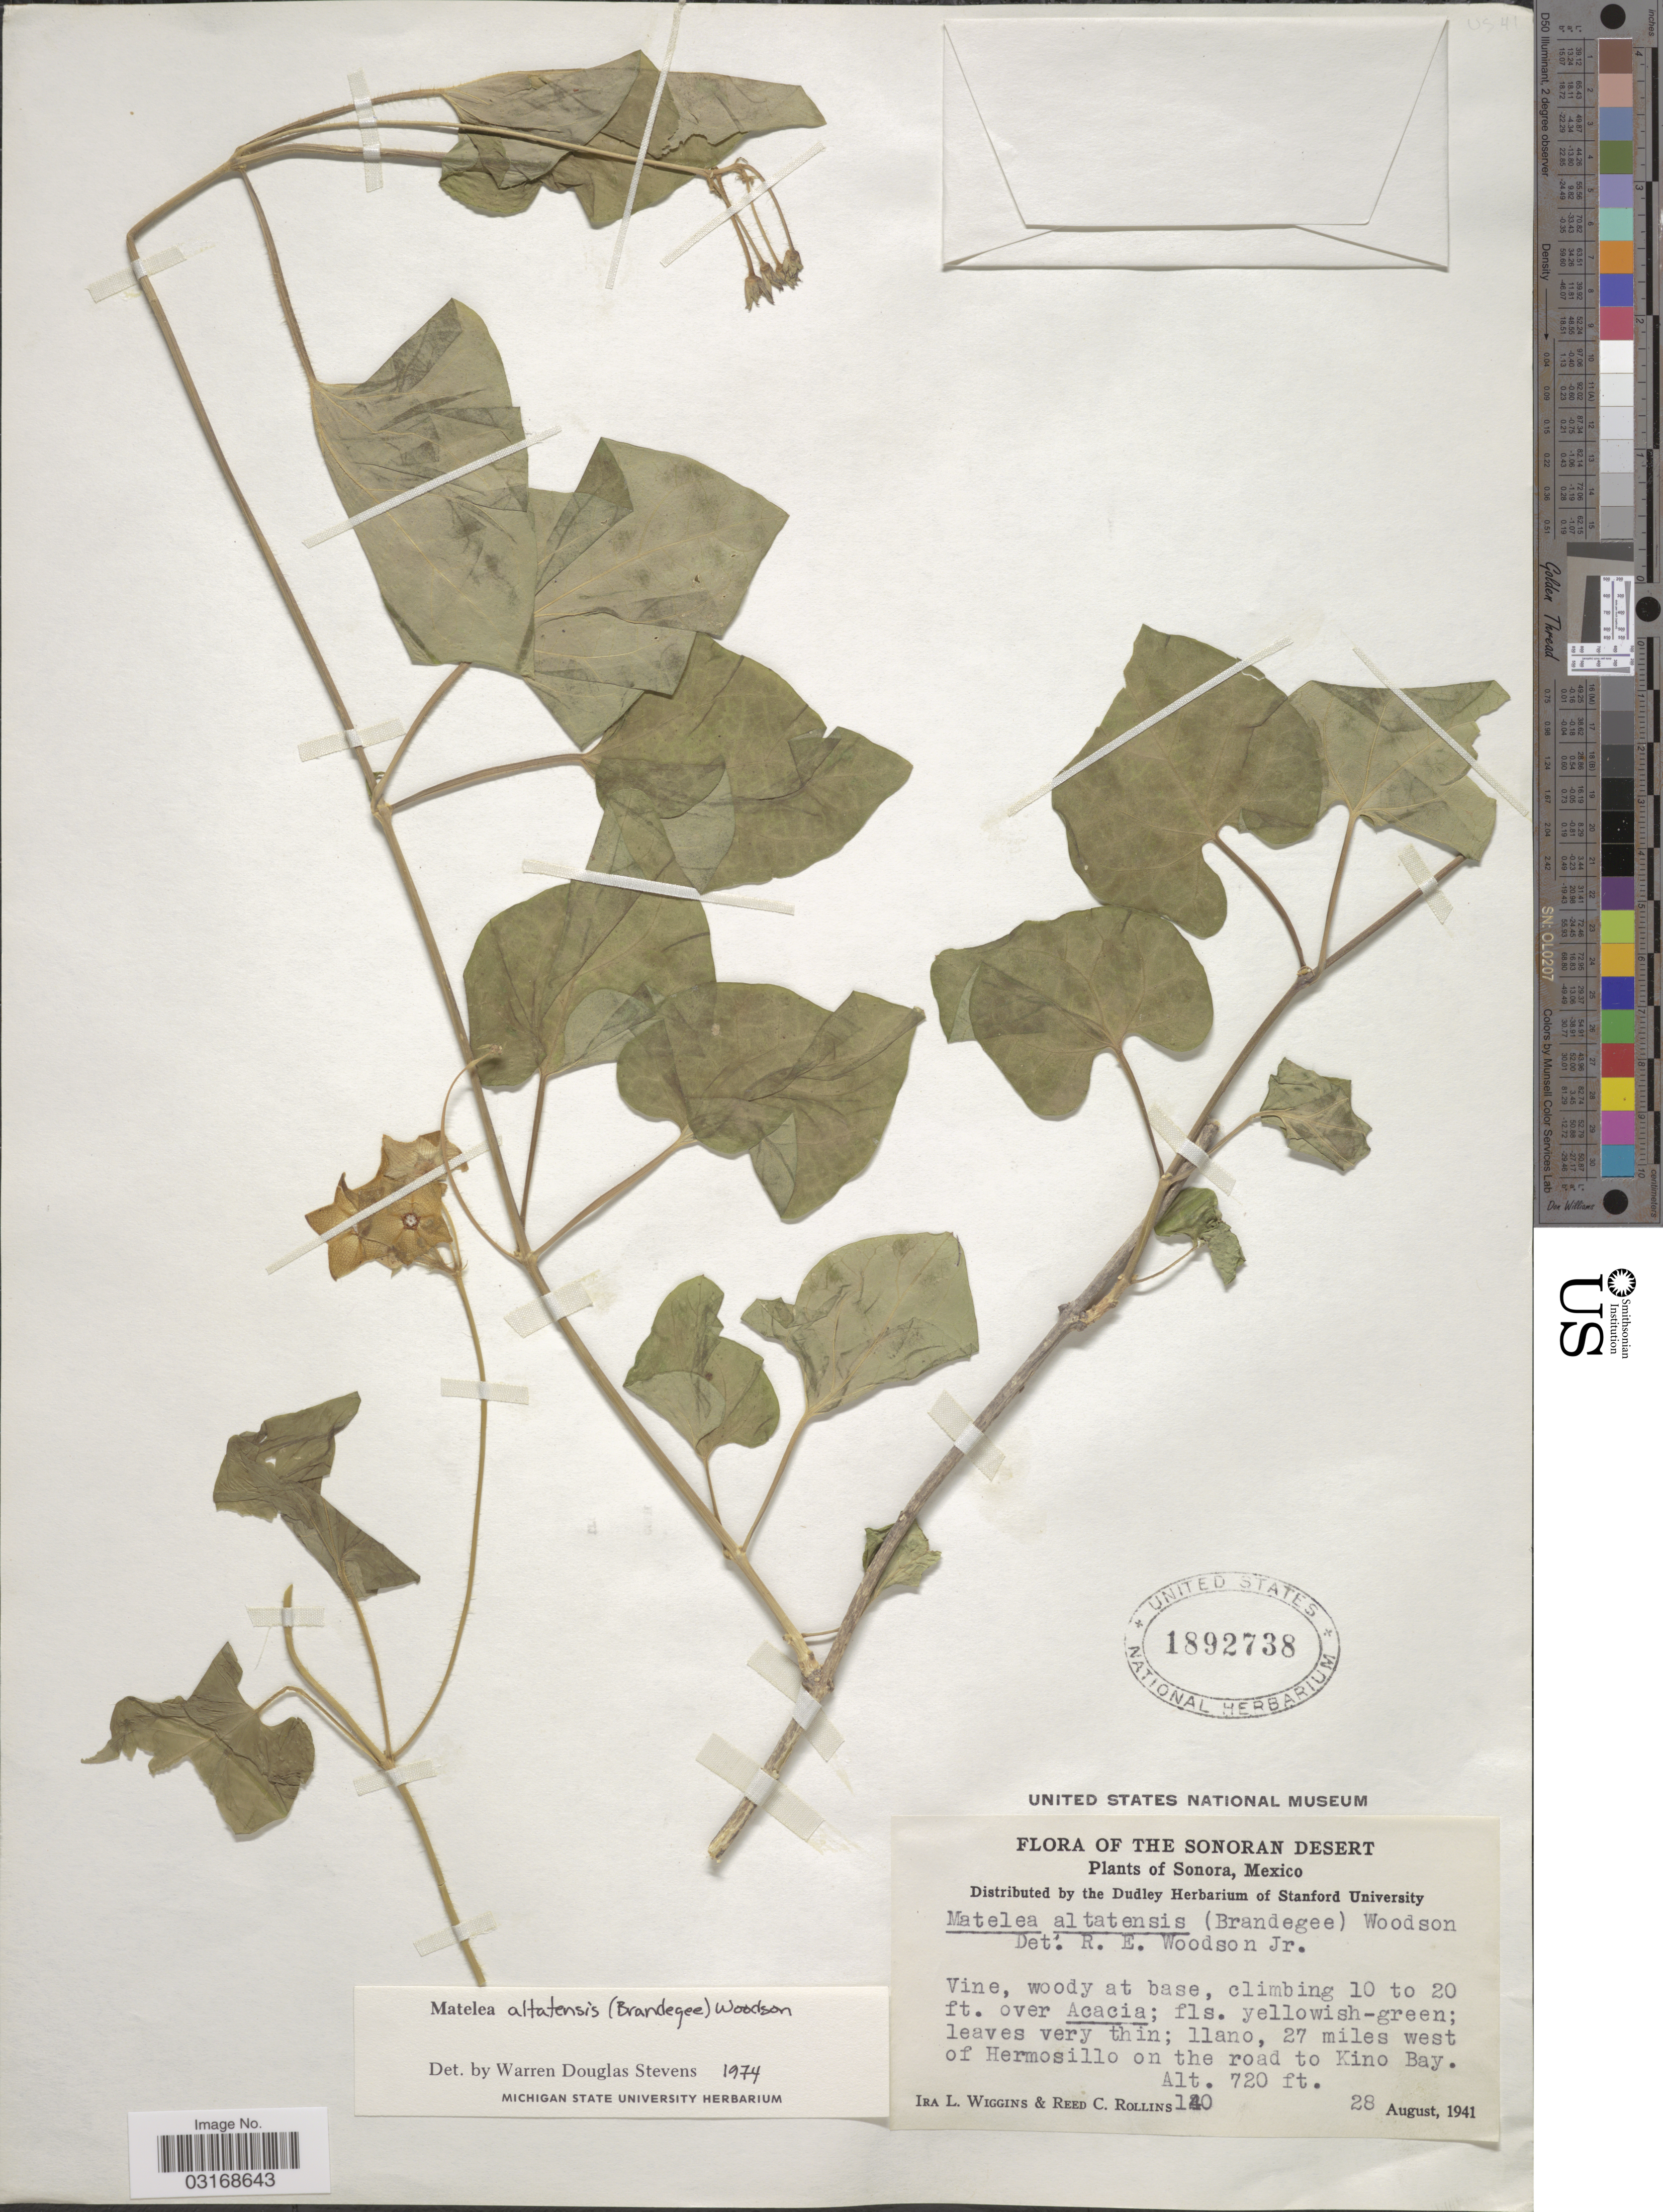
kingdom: Plantae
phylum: Tracheophyta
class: Magnoliopsida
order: Gentianales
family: Apocynaceae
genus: Matelea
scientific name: Matelea altatensis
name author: (Brandegee) Woodson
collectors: I. L. Wiggins & R. C. Rollins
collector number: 140*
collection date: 1941-08-28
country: Mexico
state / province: Sonora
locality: The Sonoran Desert. 27 miles west of Hermosillo on the road to Kino Bay.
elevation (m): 219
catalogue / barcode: US 1892738